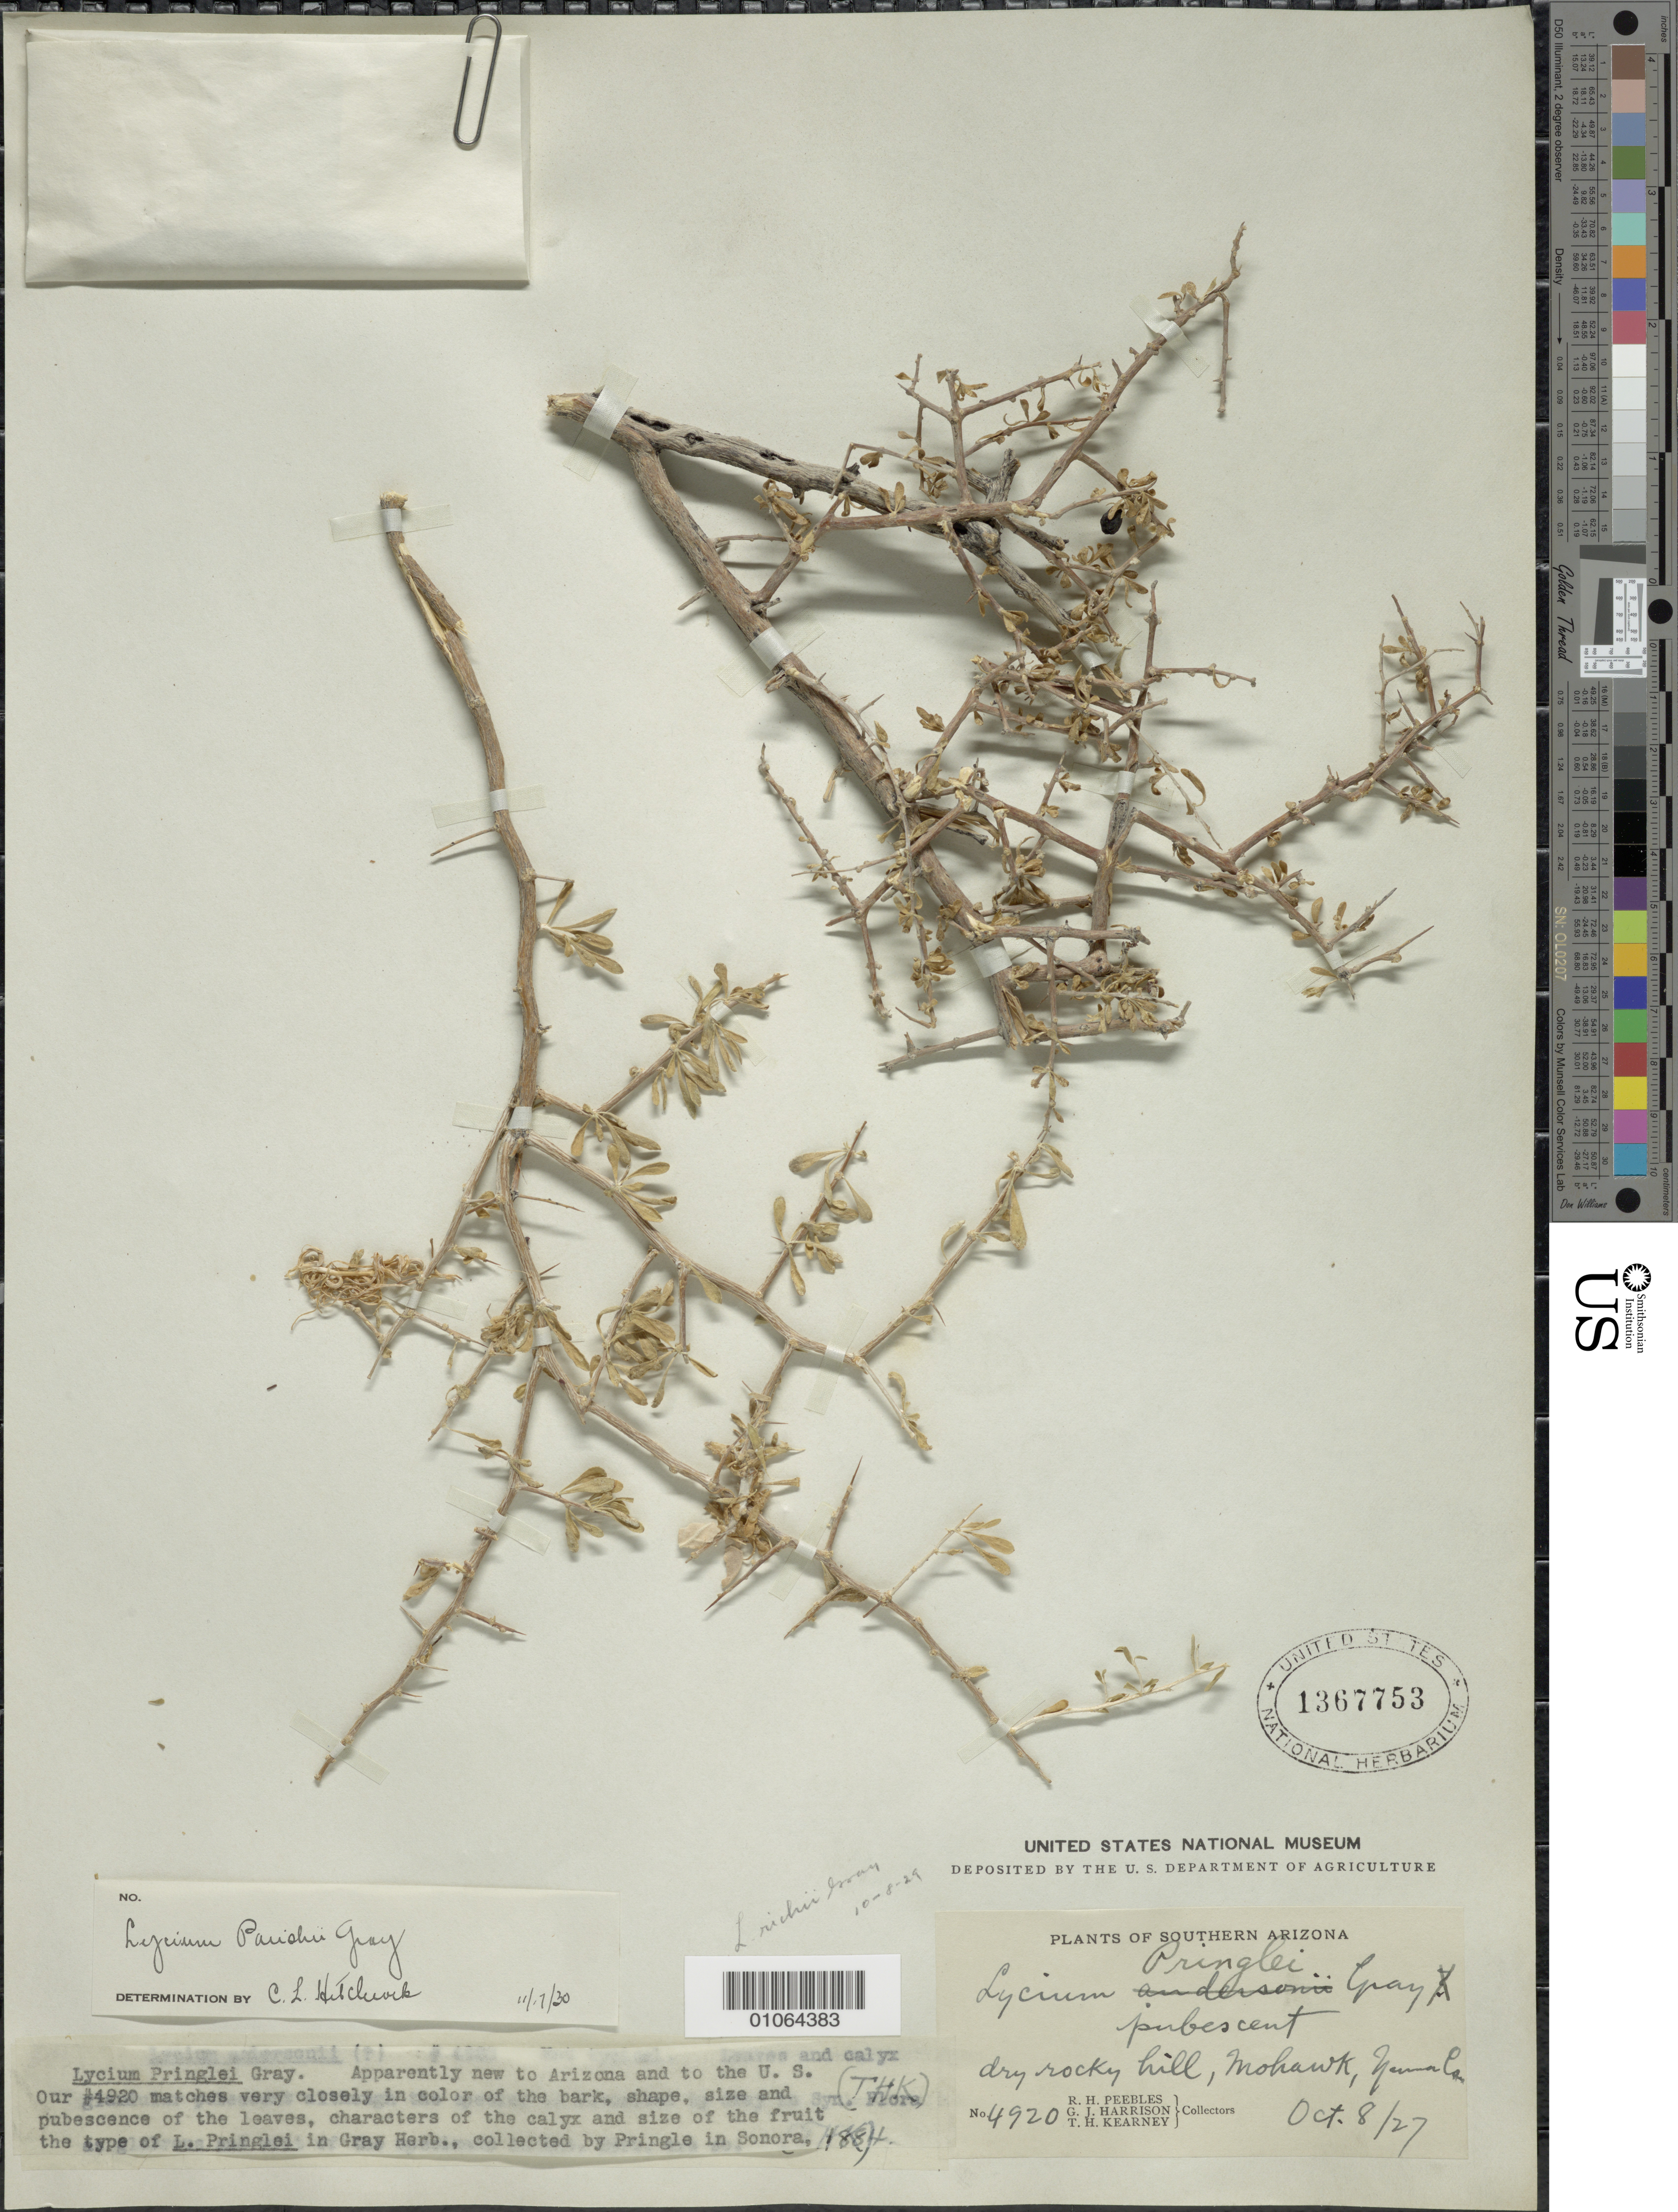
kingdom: Plantae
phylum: Tracheophyta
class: Magnoliopsida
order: Solanales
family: Solanaceae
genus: Lycium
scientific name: Lycium parishii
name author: A. Gray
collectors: R. H. Peebles, G. J. Harrison & T. H. Kearney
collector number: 4920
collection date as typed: Transcribed d/m/y: 8/10/27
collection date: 1927-10-08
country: United States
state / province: Arizona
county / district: Yuma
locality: Southern Arizona. Dry rocky hill, Mohawk, Yuma Co.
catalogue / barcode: US 1367753